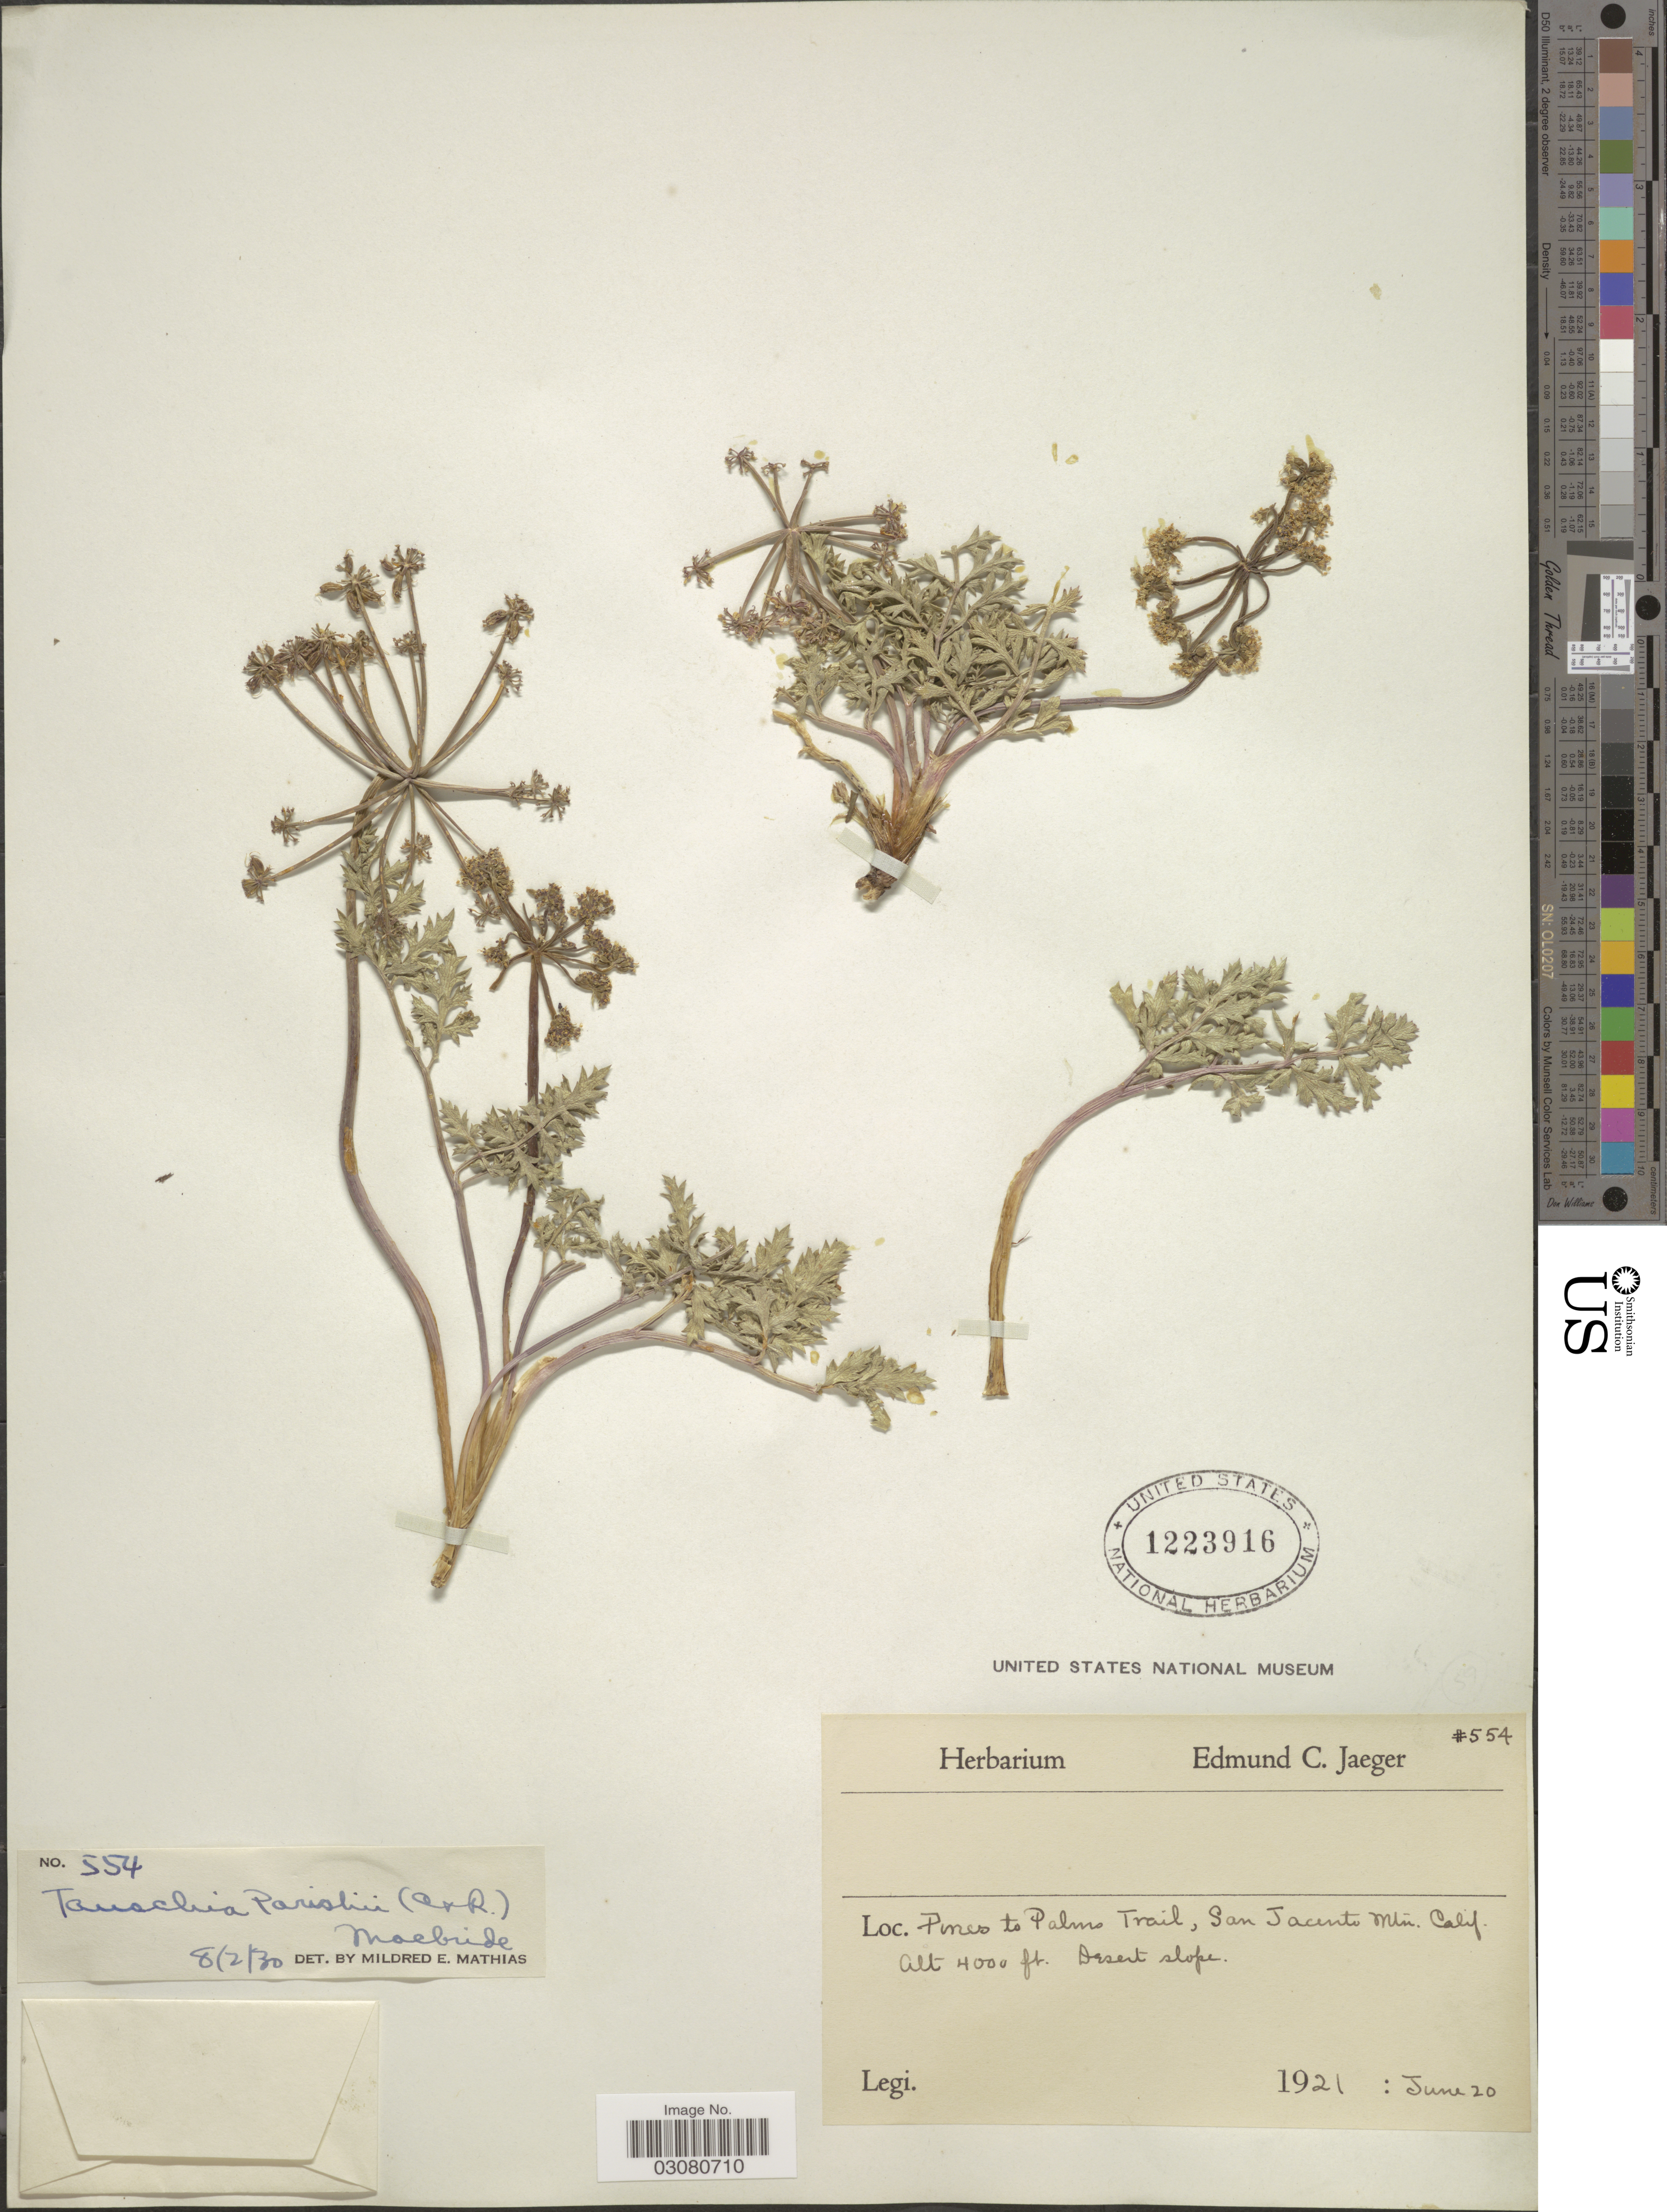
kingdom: Plantae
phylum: Tracheophyta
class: Magnoliopsida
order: Apiales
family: Apiaceae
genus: Drudeophytum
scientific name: Drudeophytum parishii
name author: (J.M. Coult. & Rose) J.M. Coult. & Rose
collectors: ex herb. E.C. Jaeger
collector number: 554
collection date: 1921-06-20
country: United States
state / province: California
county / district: Riverside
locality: Pines to Palms Trail, San Jacinto Mtn. Calif.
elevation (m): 1219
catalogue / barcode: US 1223916